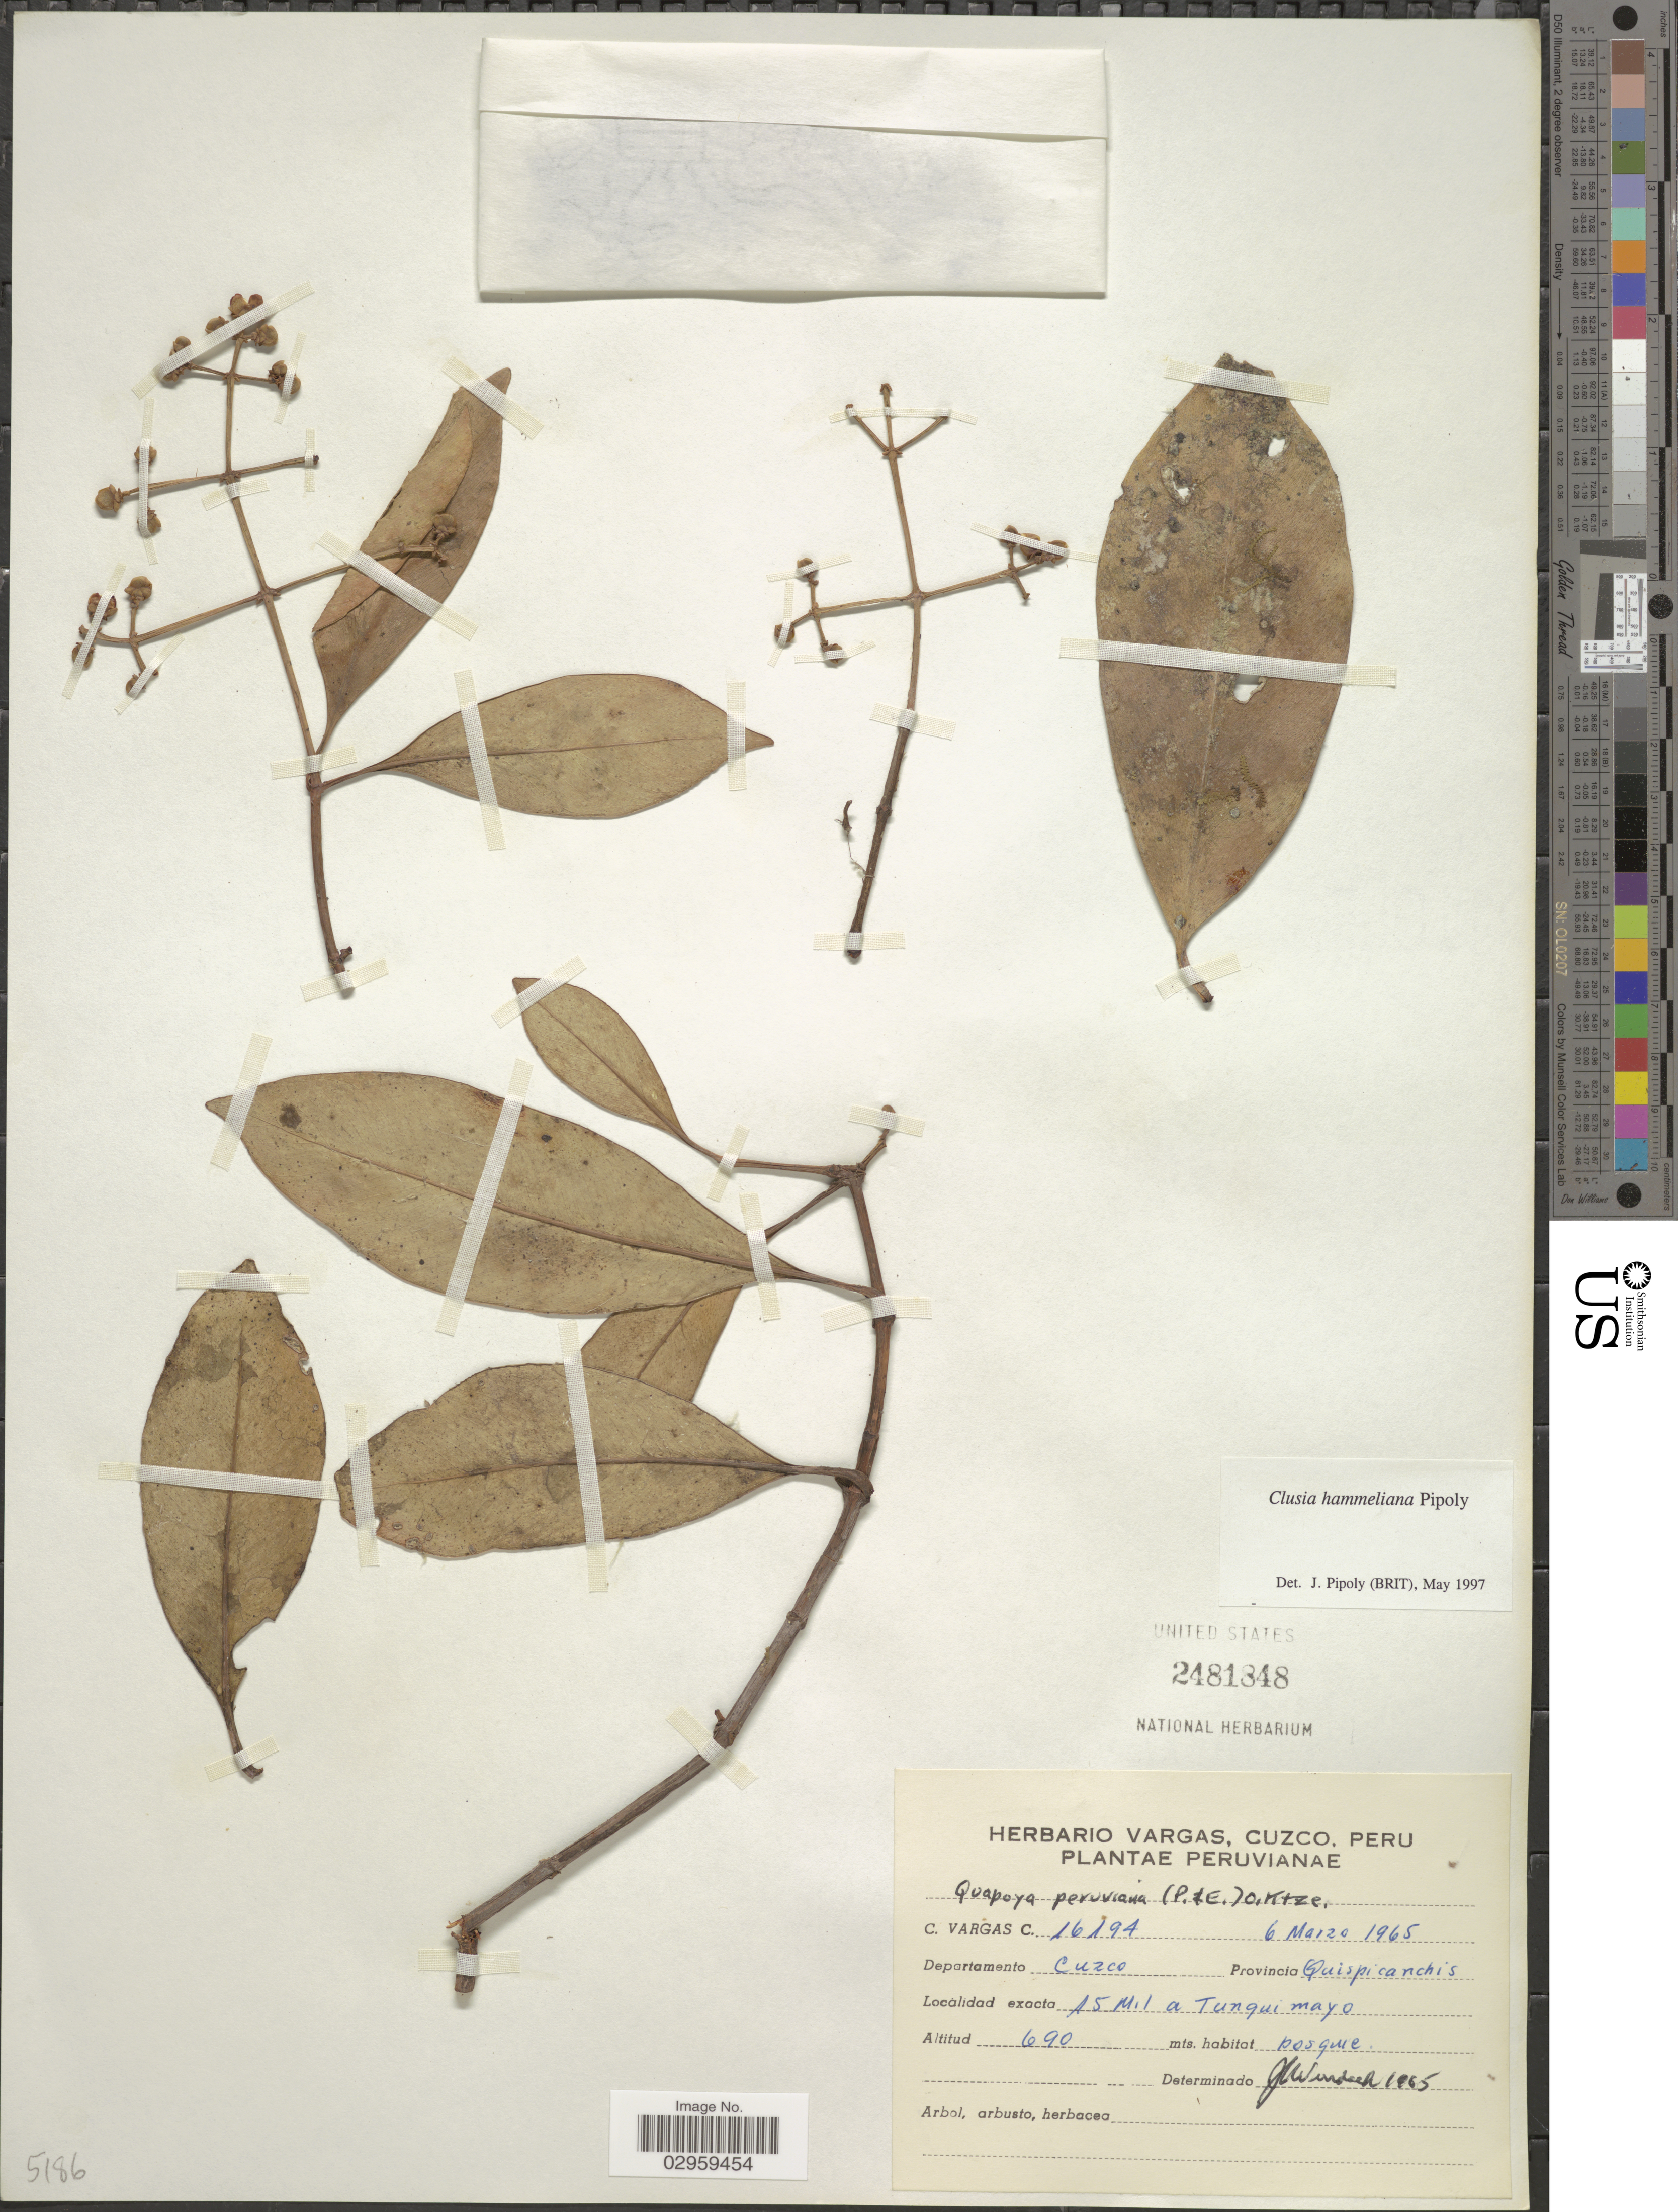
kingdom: Plantae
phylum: Tracheophyta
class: Magnoliopsida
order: Malpighiales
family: Clusiaceae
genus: Clusia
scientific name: Clusia hammeliana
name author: Pipoly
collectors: C. Vargas Calderón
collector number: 16194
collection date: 1965-03-06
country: Peru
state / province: Cusco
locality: Departamento Cuzco. Provincia Quispicanchis. 15 Mil a Tunguimayo.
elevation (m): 690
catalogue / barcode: US 2481848